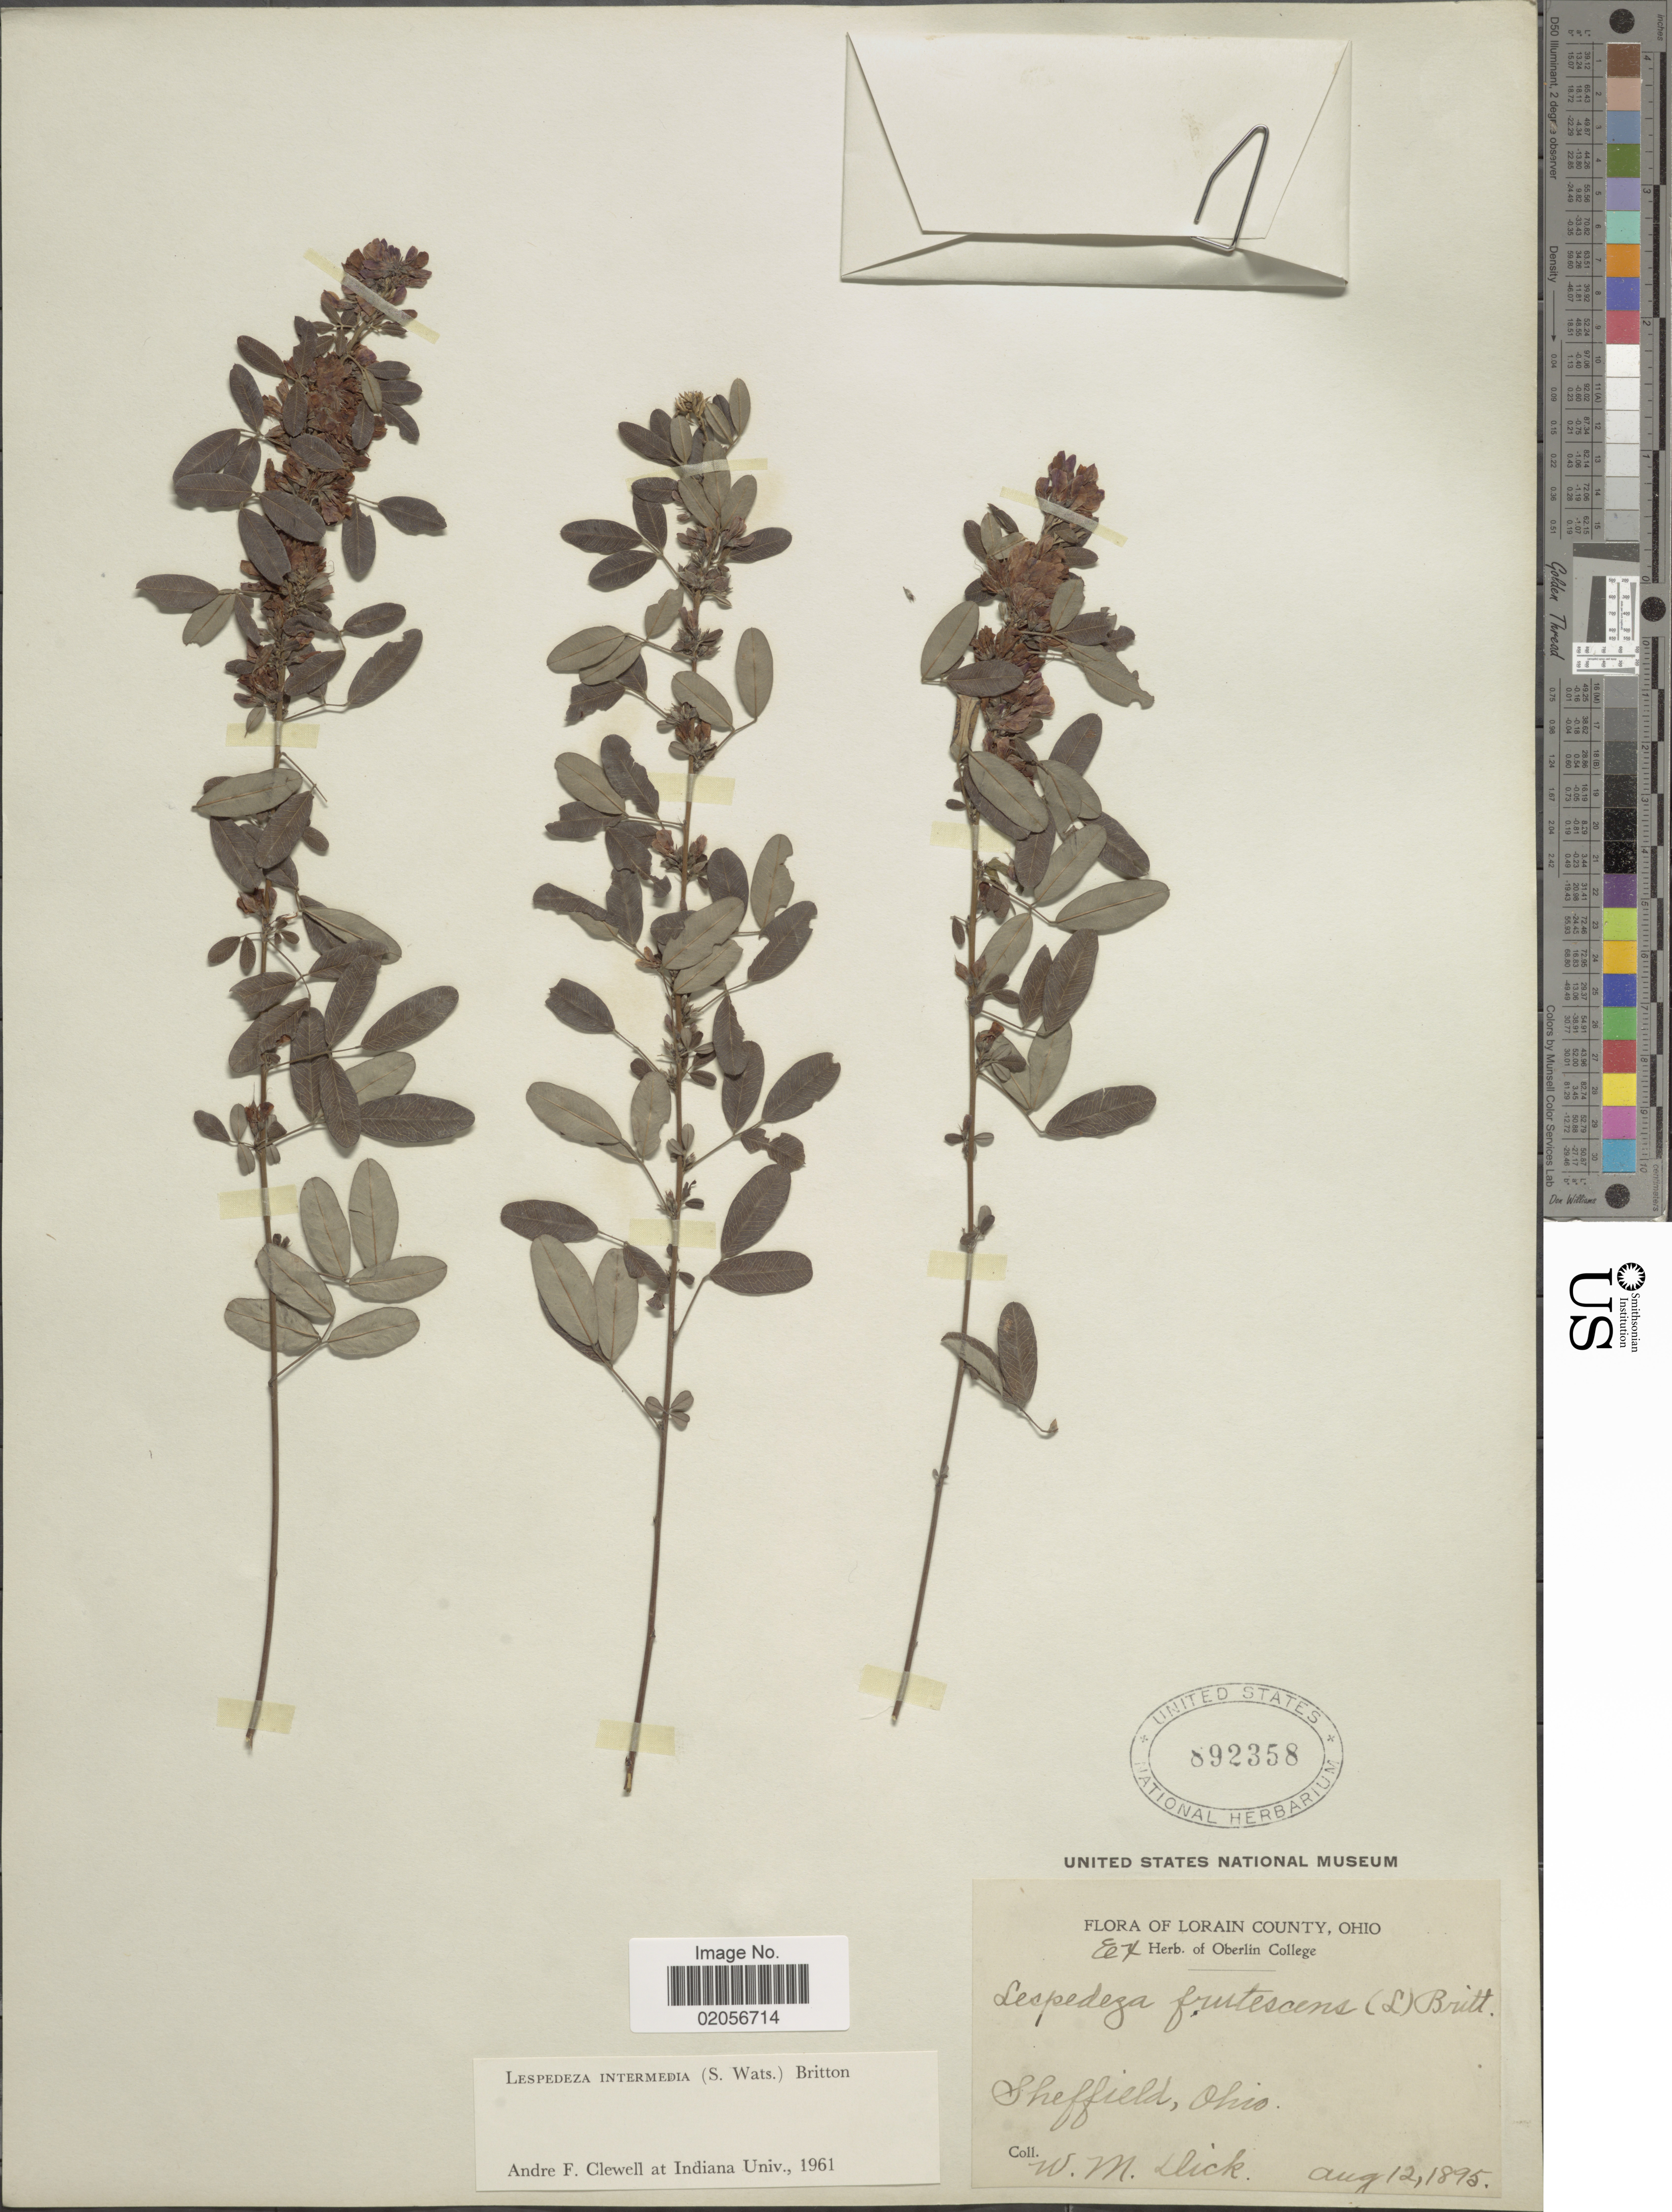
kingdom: Plantae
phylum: Tracheophyta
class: Magnoliopsida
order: Fabales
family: Fabaceae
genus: Lespedeza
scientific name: Lespedeza intermedia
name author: (S. Watson) Britton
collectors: W. Dick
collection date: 1895-08-12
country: United States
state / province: Ohio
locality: Lorain county, Sheffield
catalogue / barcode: US 892358